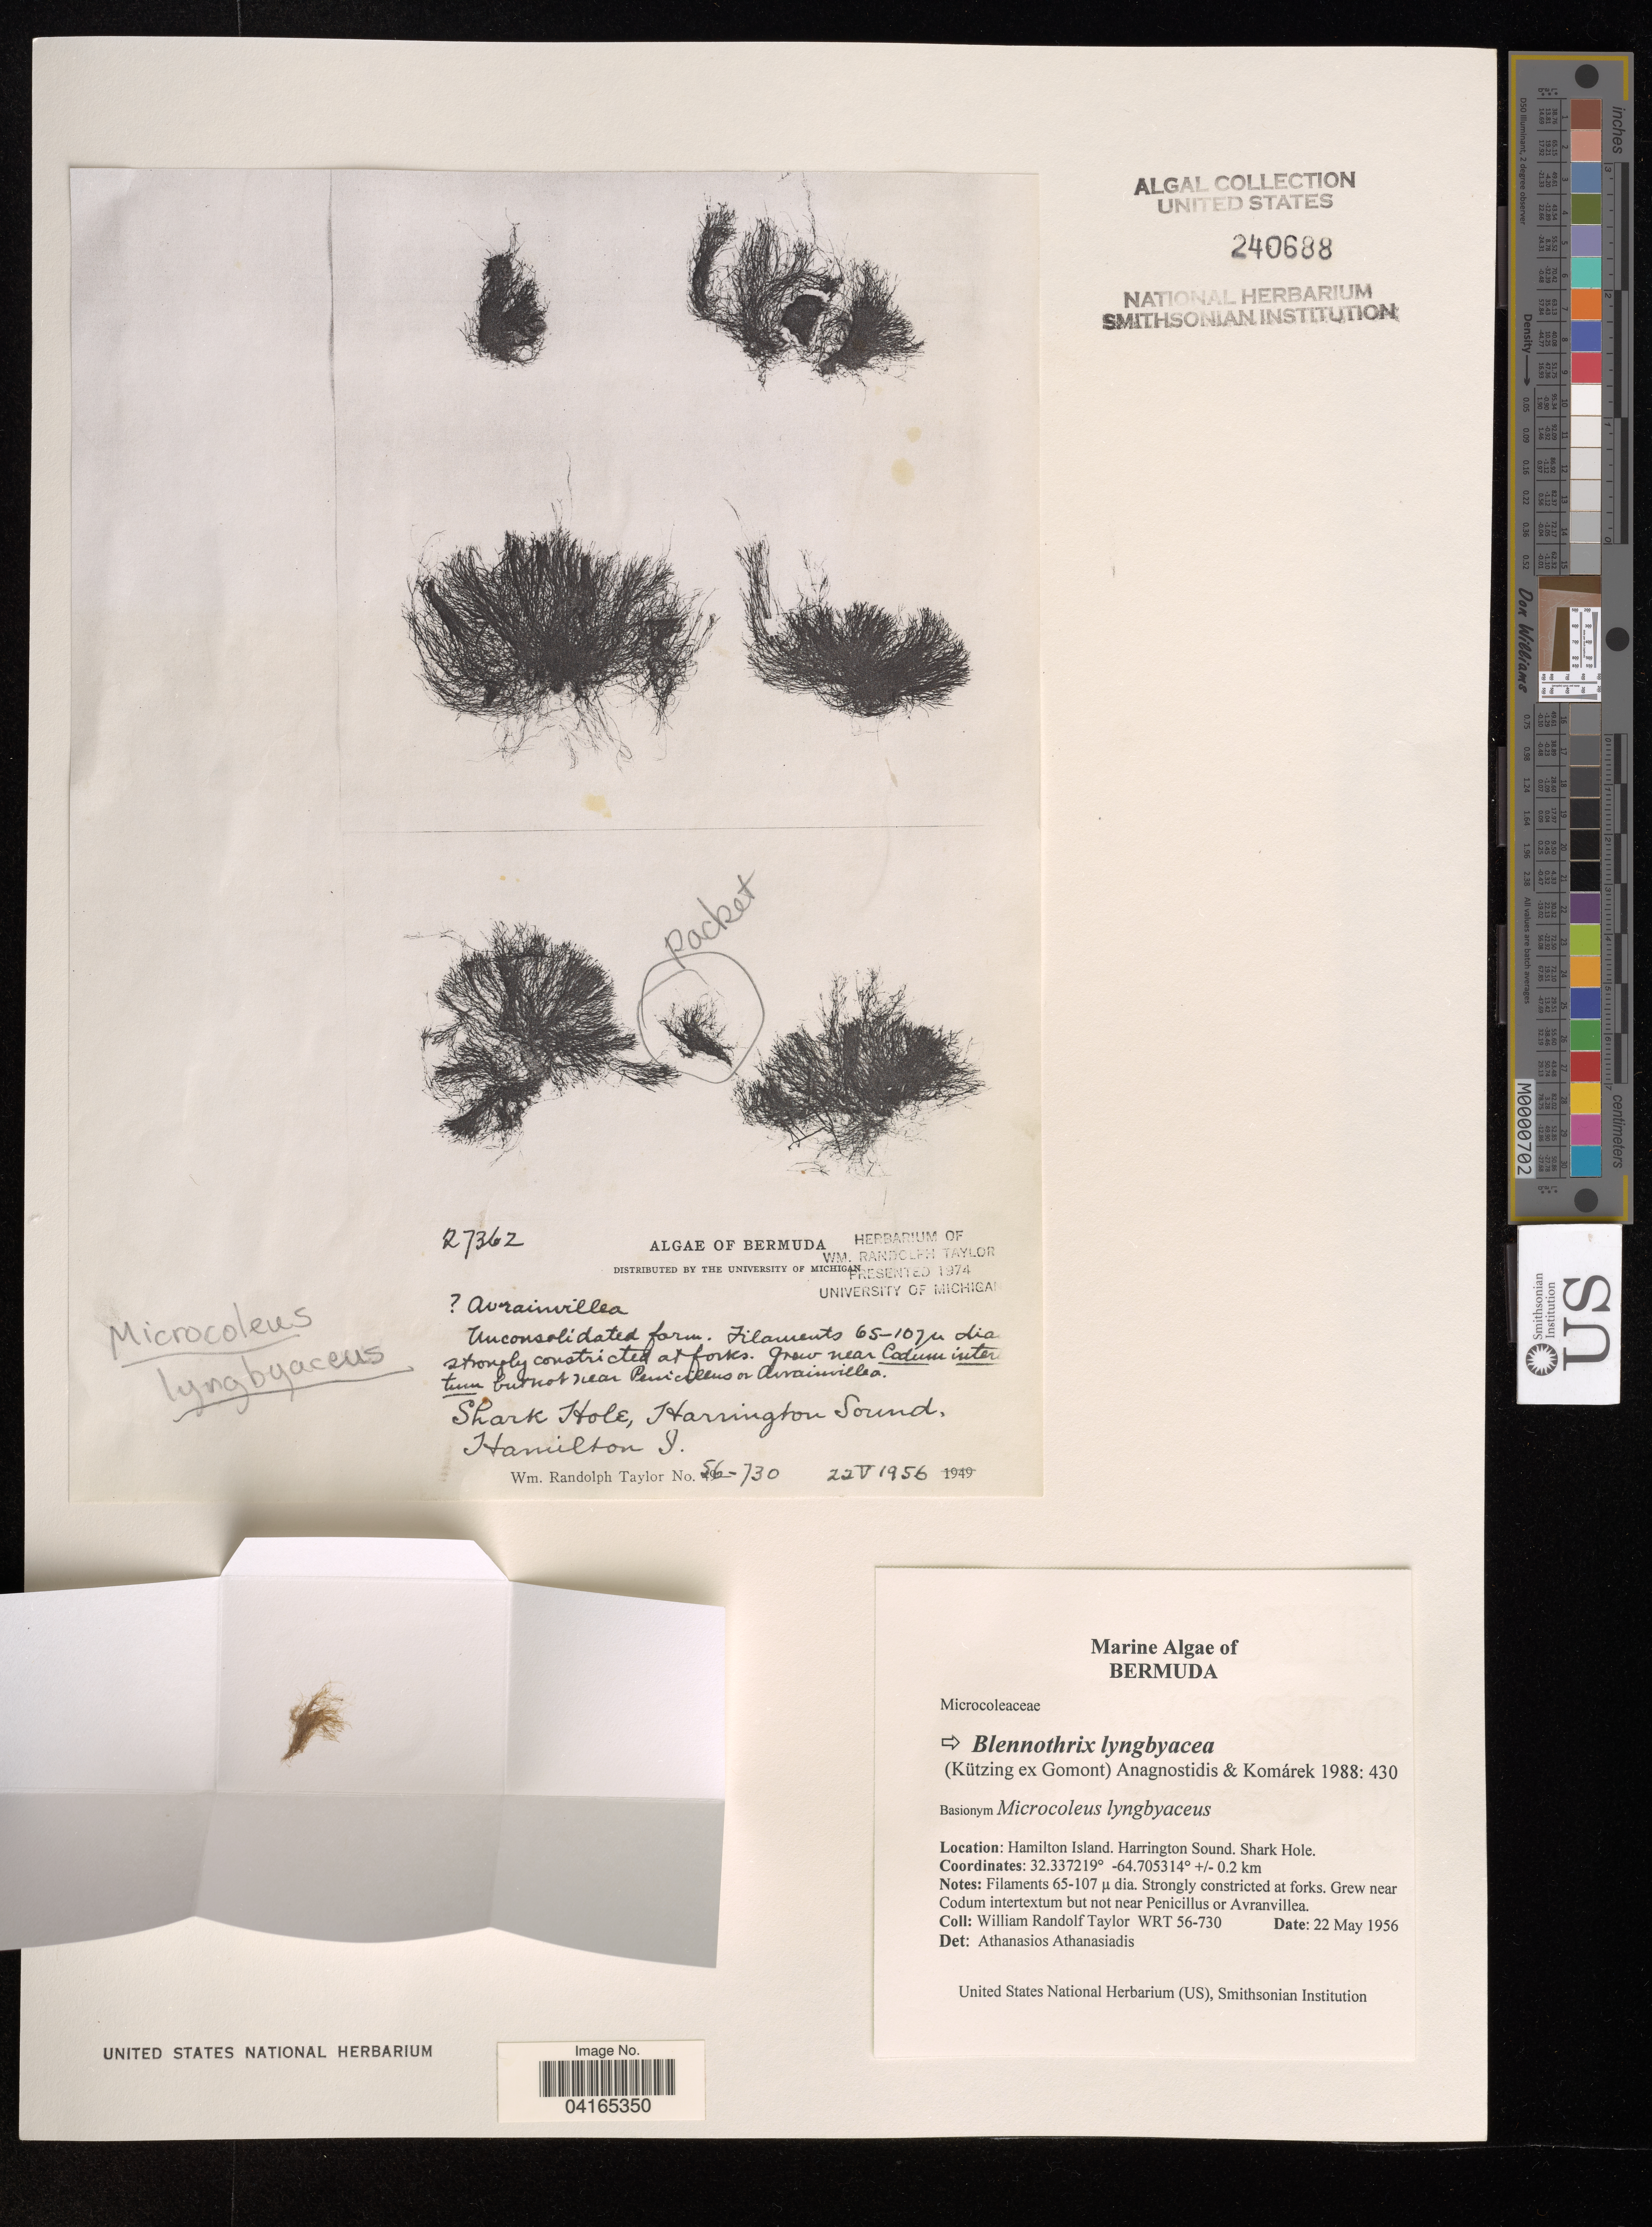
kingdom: Bacteria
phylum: Cyanobacteria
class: Cyanobacteriia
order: Cyanobacteriales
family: Microcoleaceae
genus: Blennothrix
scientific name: Blennothrix lyngbyacea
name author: (Kütz. ex Gomont) Anagn. & J. Komárek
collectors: W. R. Taylor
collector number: WRT 56-730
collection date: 1956-05-22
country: Bermuda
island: Bermuda Island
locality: Shark Hole, Harrington Sound, Hamilton Island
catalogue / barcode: US 240688